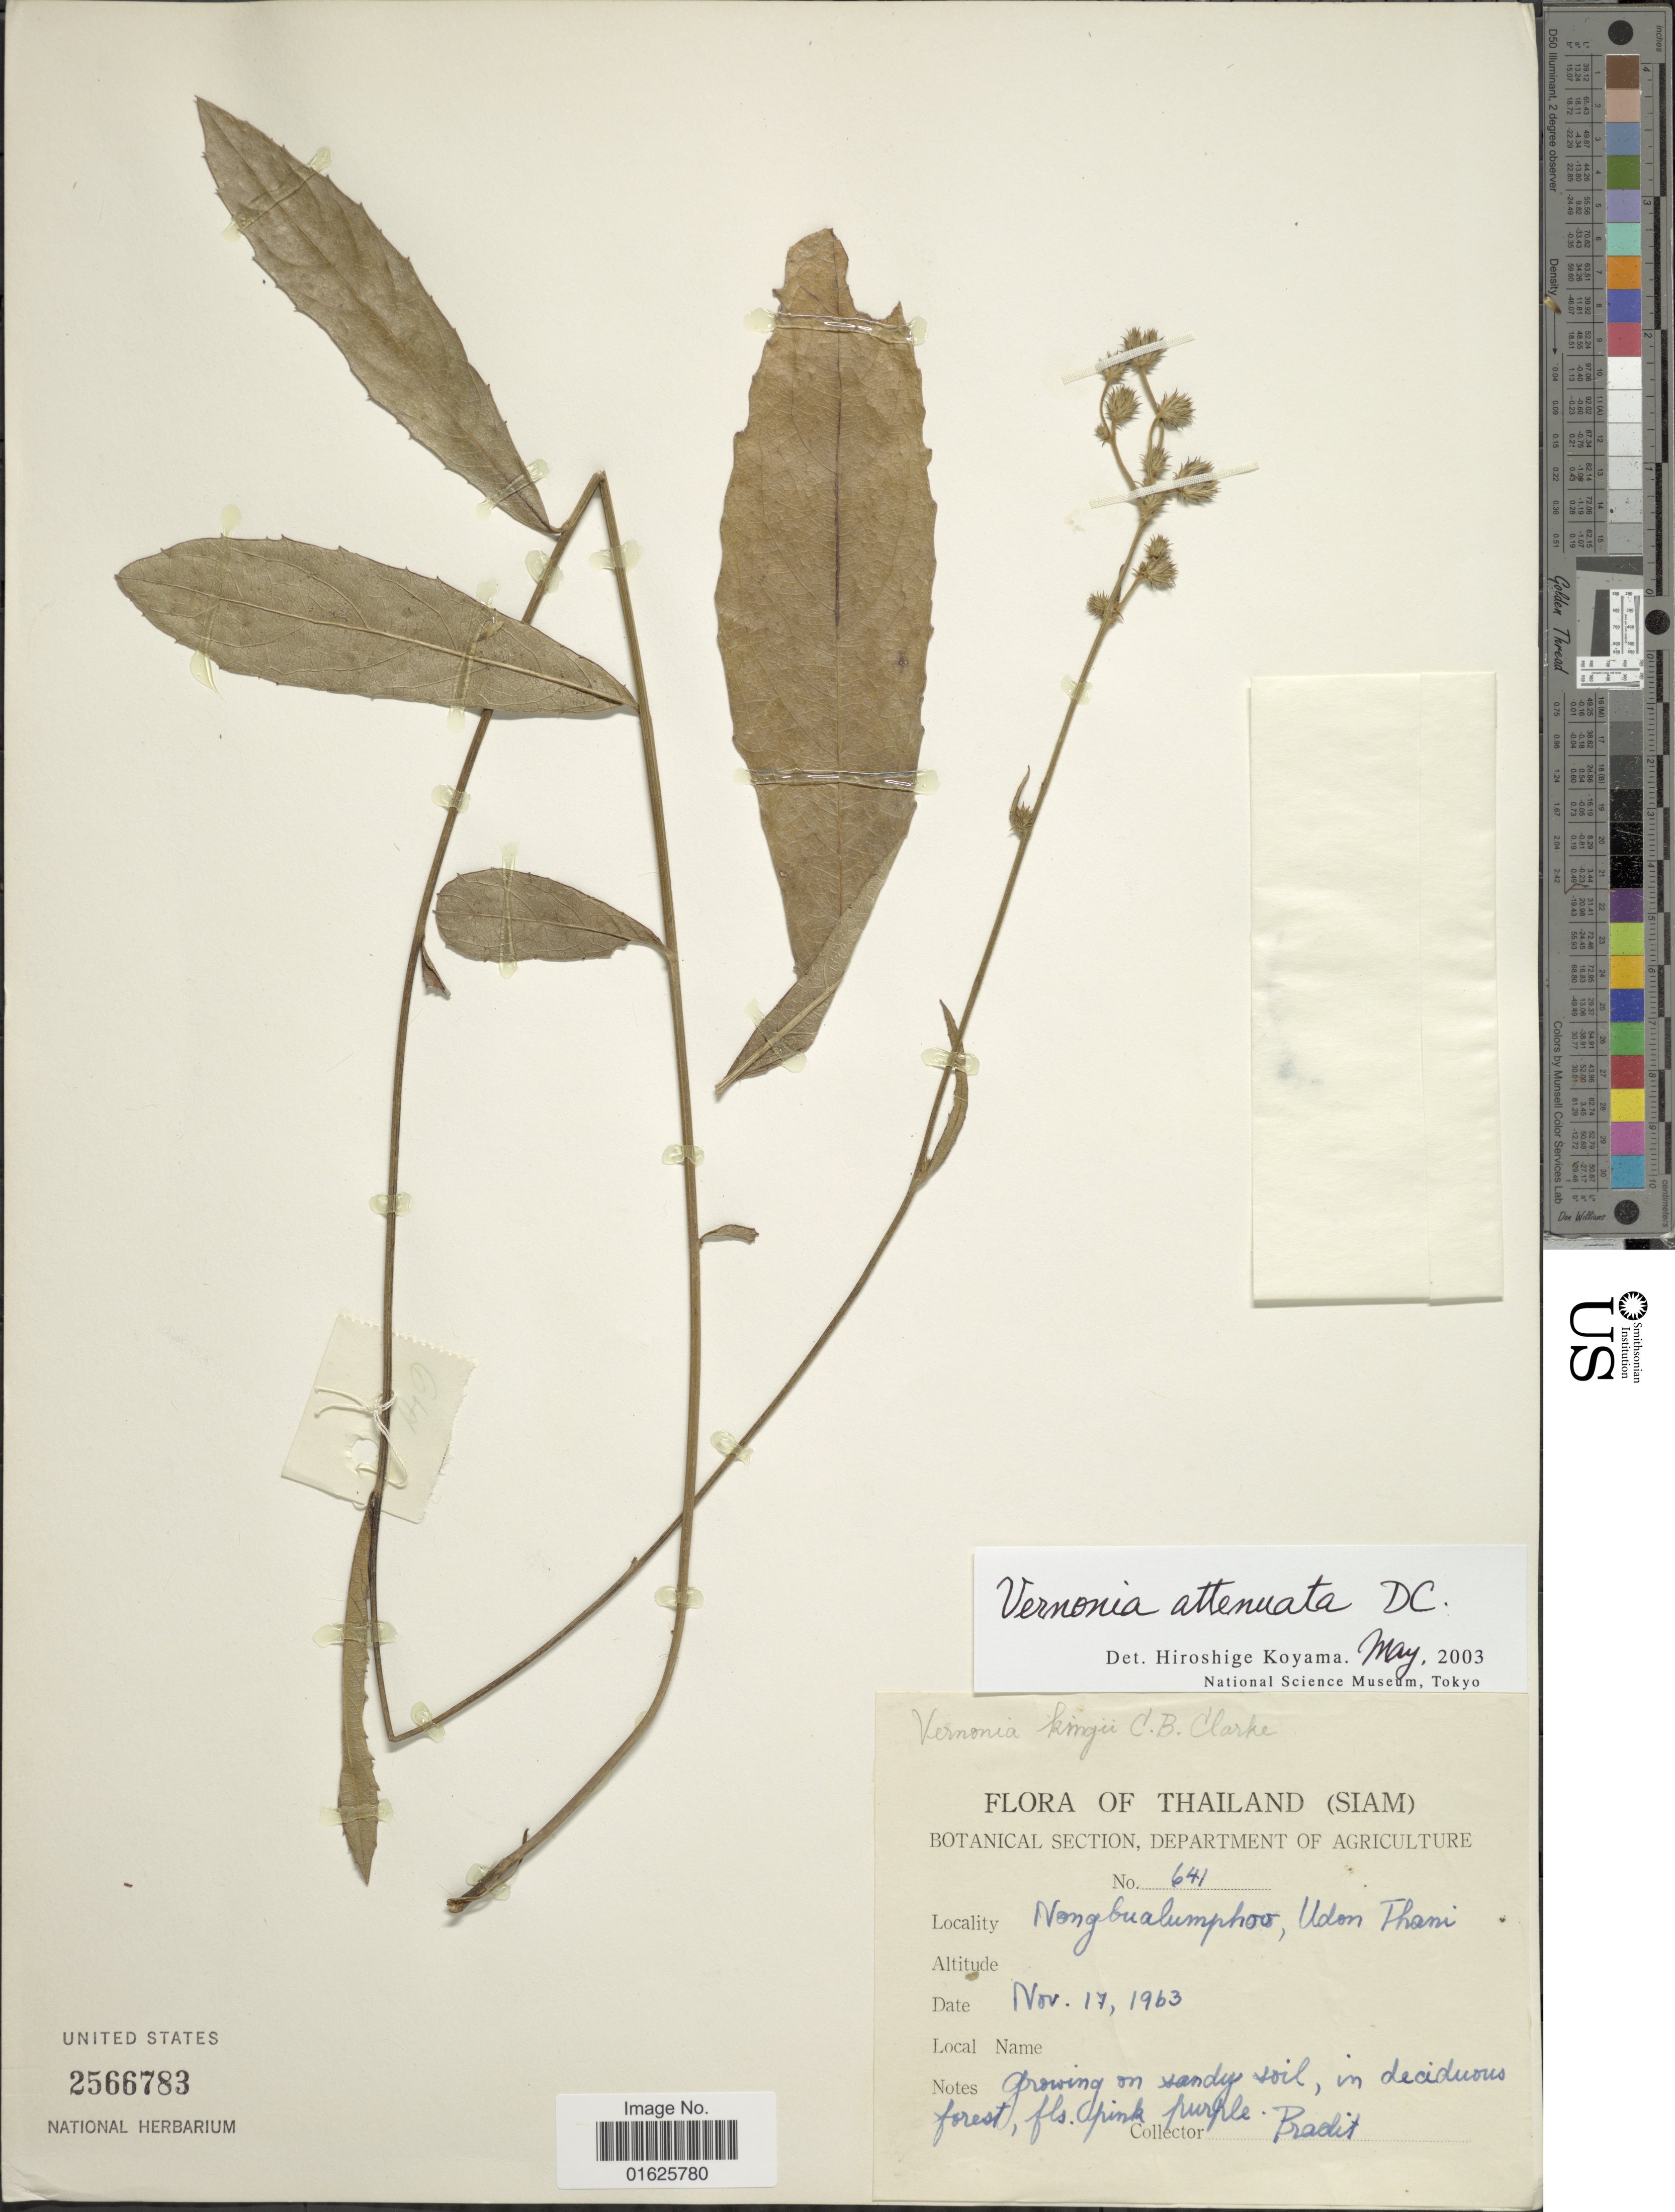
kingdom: Plantae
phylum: Tracheophyta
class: Magnoliopsida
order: Asterales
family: Asteraceae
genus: Acilepis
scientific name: Acilepis attenuata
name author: (Wall. ex DC.) H. Rob. & Skvarla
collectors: Pradit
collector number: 641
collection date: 1963-11-17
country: Thailand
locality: (Siam, Nongbualumphoo, Udon Thani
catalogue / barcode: US 2566783